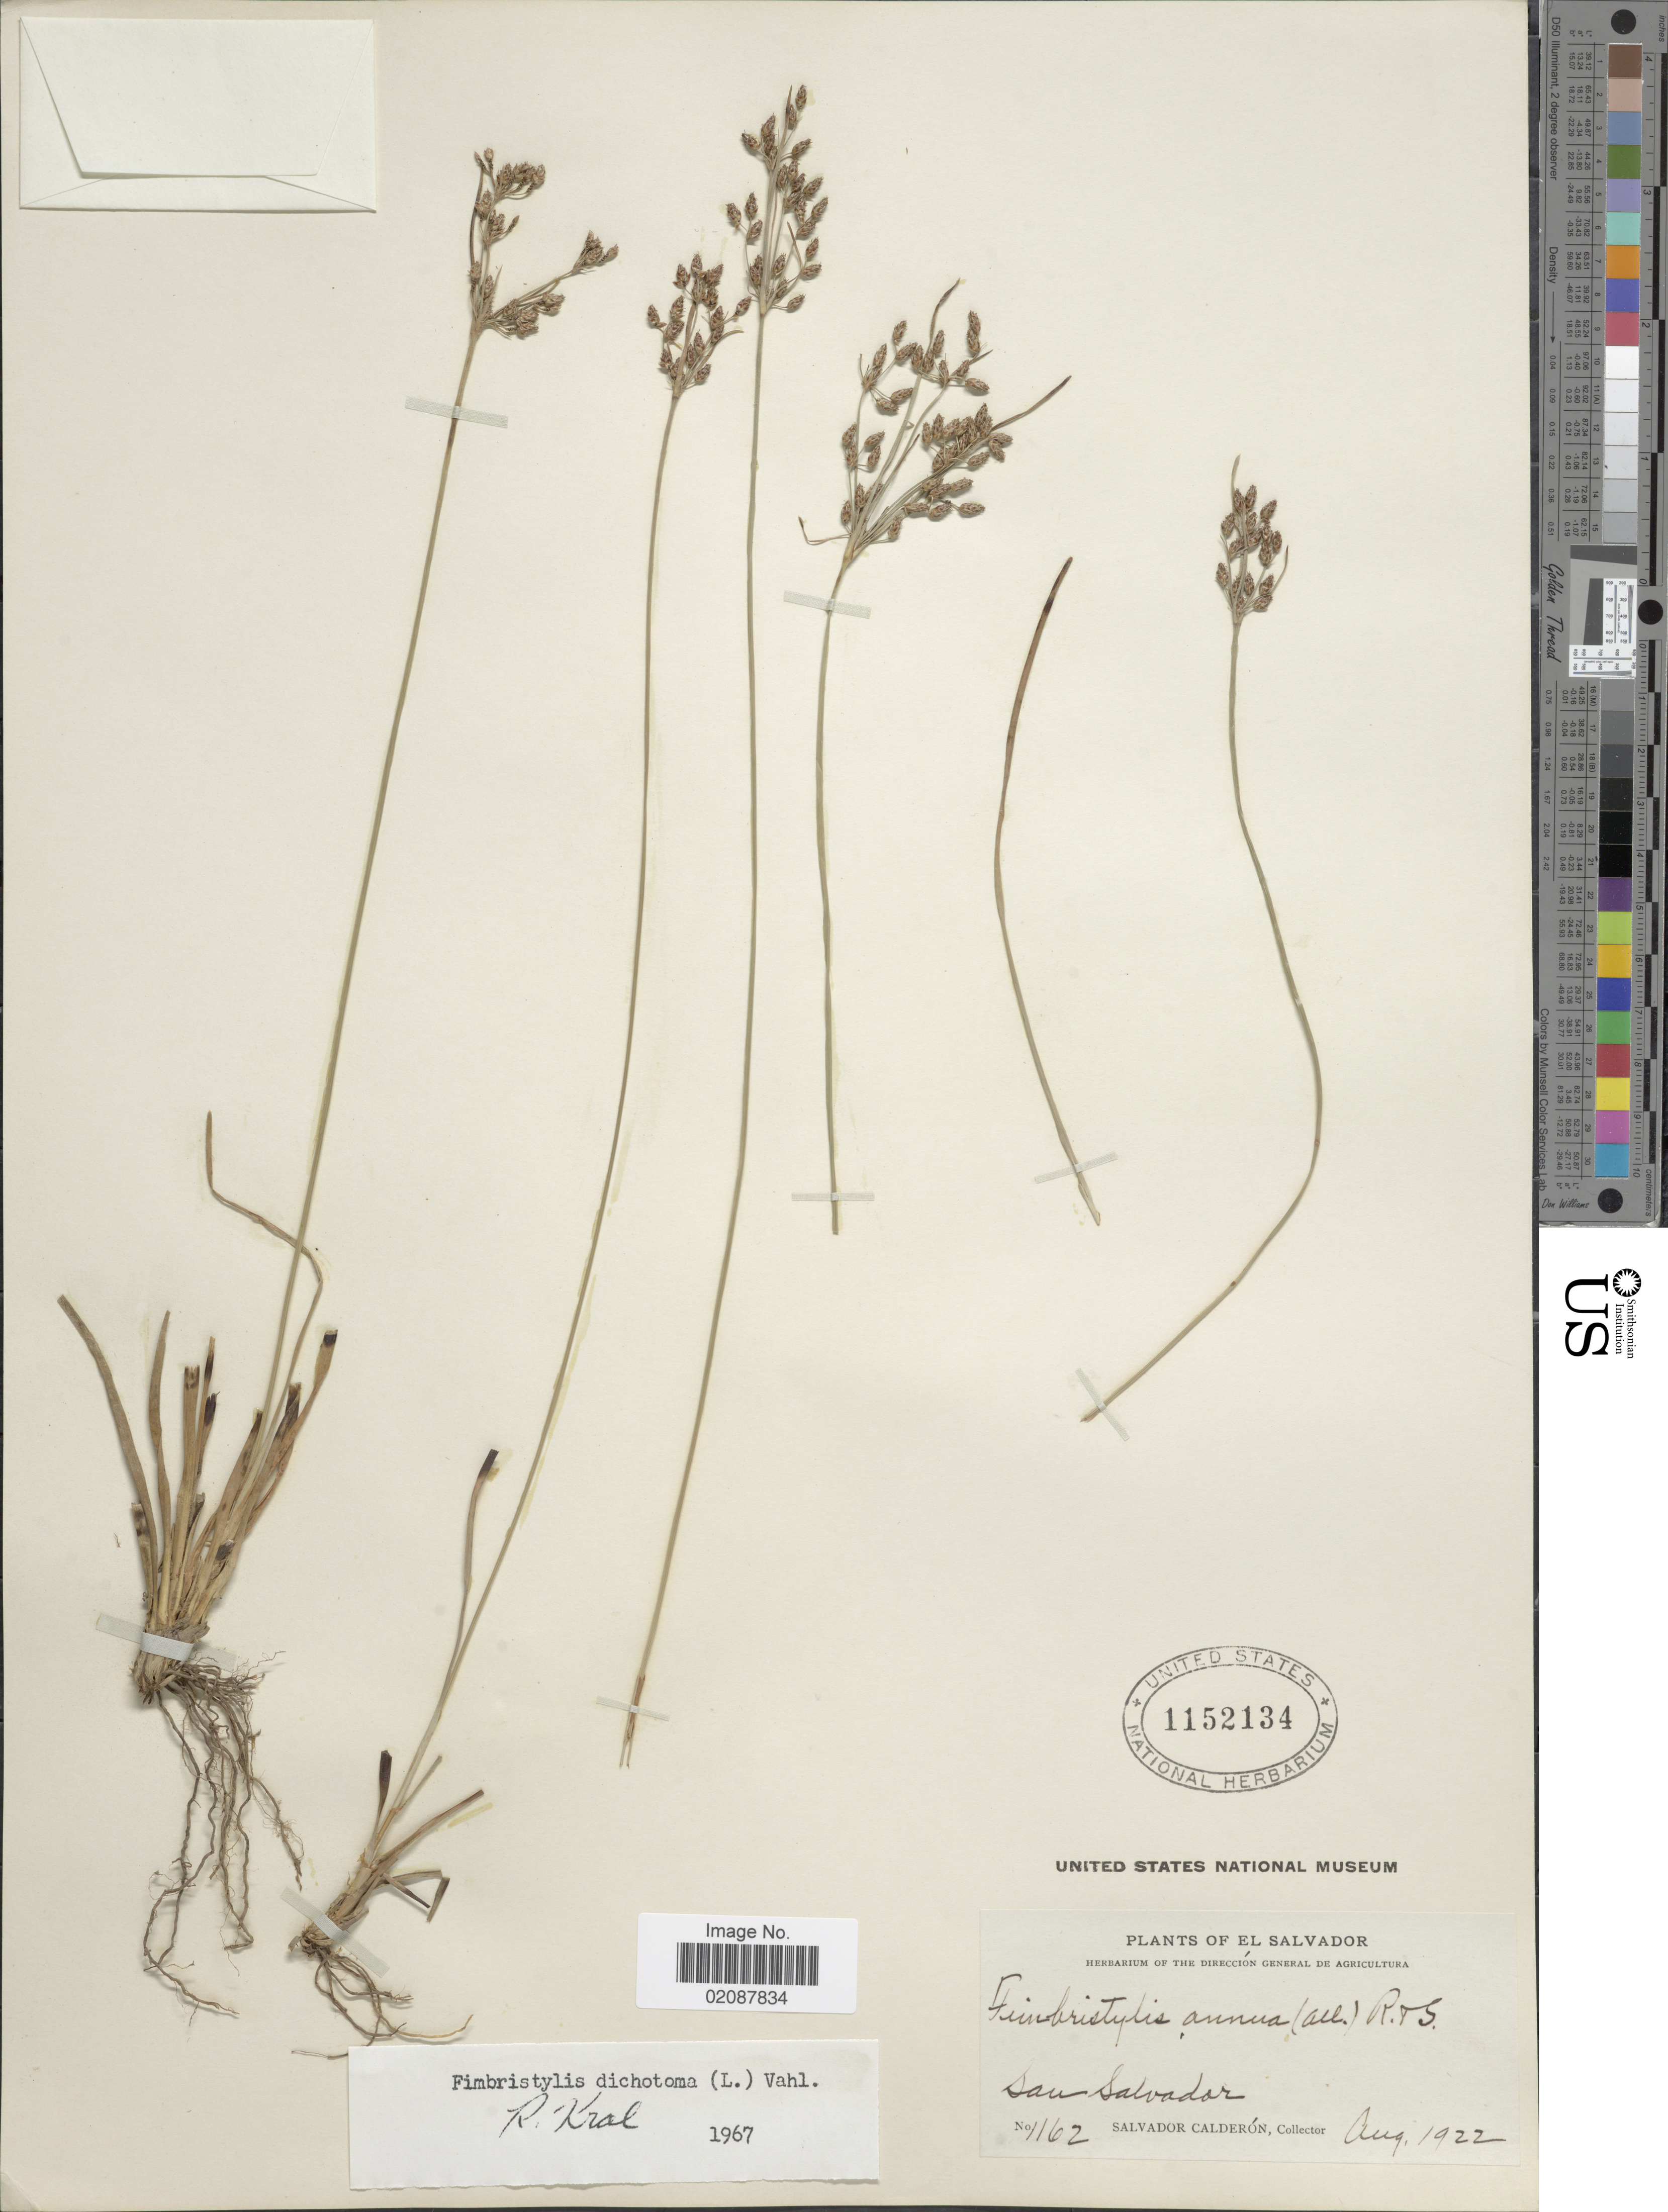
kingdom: Plantae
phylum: Tracheophyta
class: Liliopsida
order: Poales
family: Cyperaceae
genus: Fimbristylis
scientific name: Fimbristylis dichotoma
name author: (L.) Vahl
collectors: S. Calderón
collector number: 1162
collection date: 1922-08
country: El Salvador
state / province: San Salvador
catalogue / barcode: US 1152134